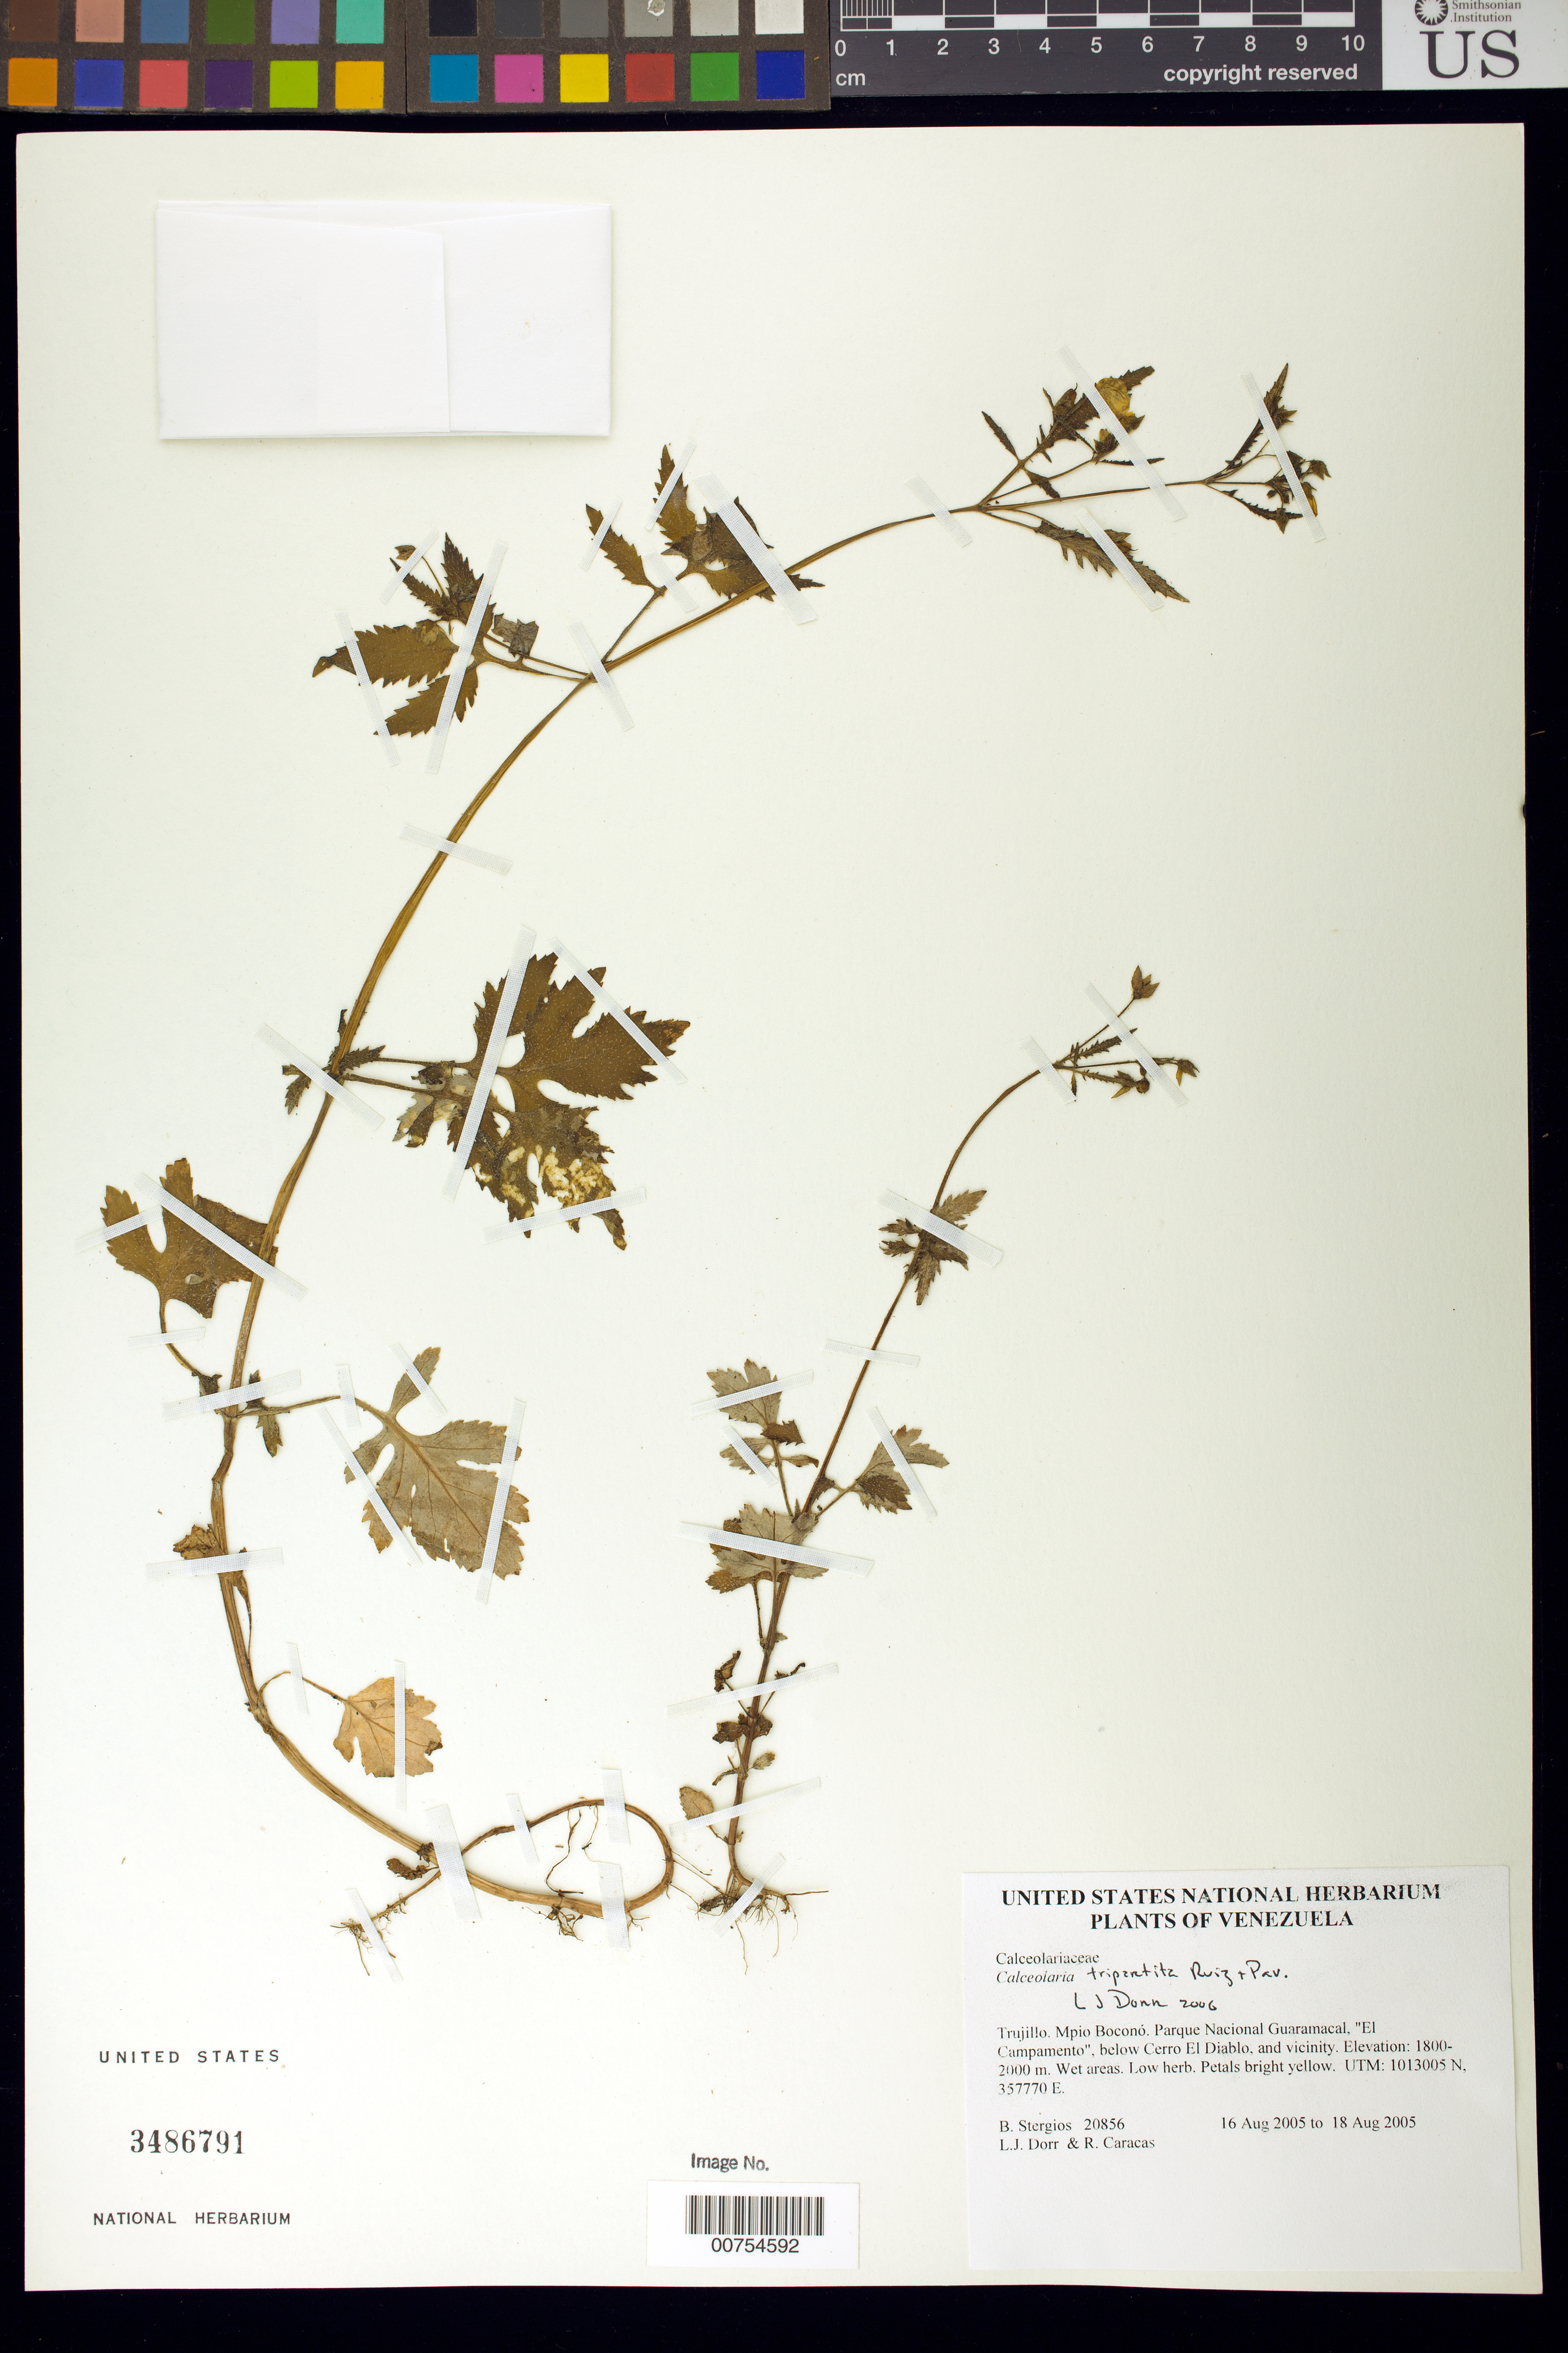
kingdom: Plantae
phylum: Tracheophyta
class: Magnoliopsida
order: Lamiales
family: Calceolariaceae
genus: Calceolaria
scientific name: Calceolaria tripartita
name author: Ruiz & Pav.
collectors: B. G. Stergios, L. J. Dorr & R. Caracas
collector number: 20856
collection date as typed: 16 Aug 2005 to 18 Aug 2005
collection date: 2005-08-16/2005-08-18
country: Venezuela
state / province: Trujillo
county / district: Boconó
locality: Parque Nacional Guaramacal, "El Campamento", below Cerro El Diablo, and vicinity.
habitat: Wet areas.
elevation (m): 1800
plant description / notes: PORT, US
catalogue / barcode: US 3486791